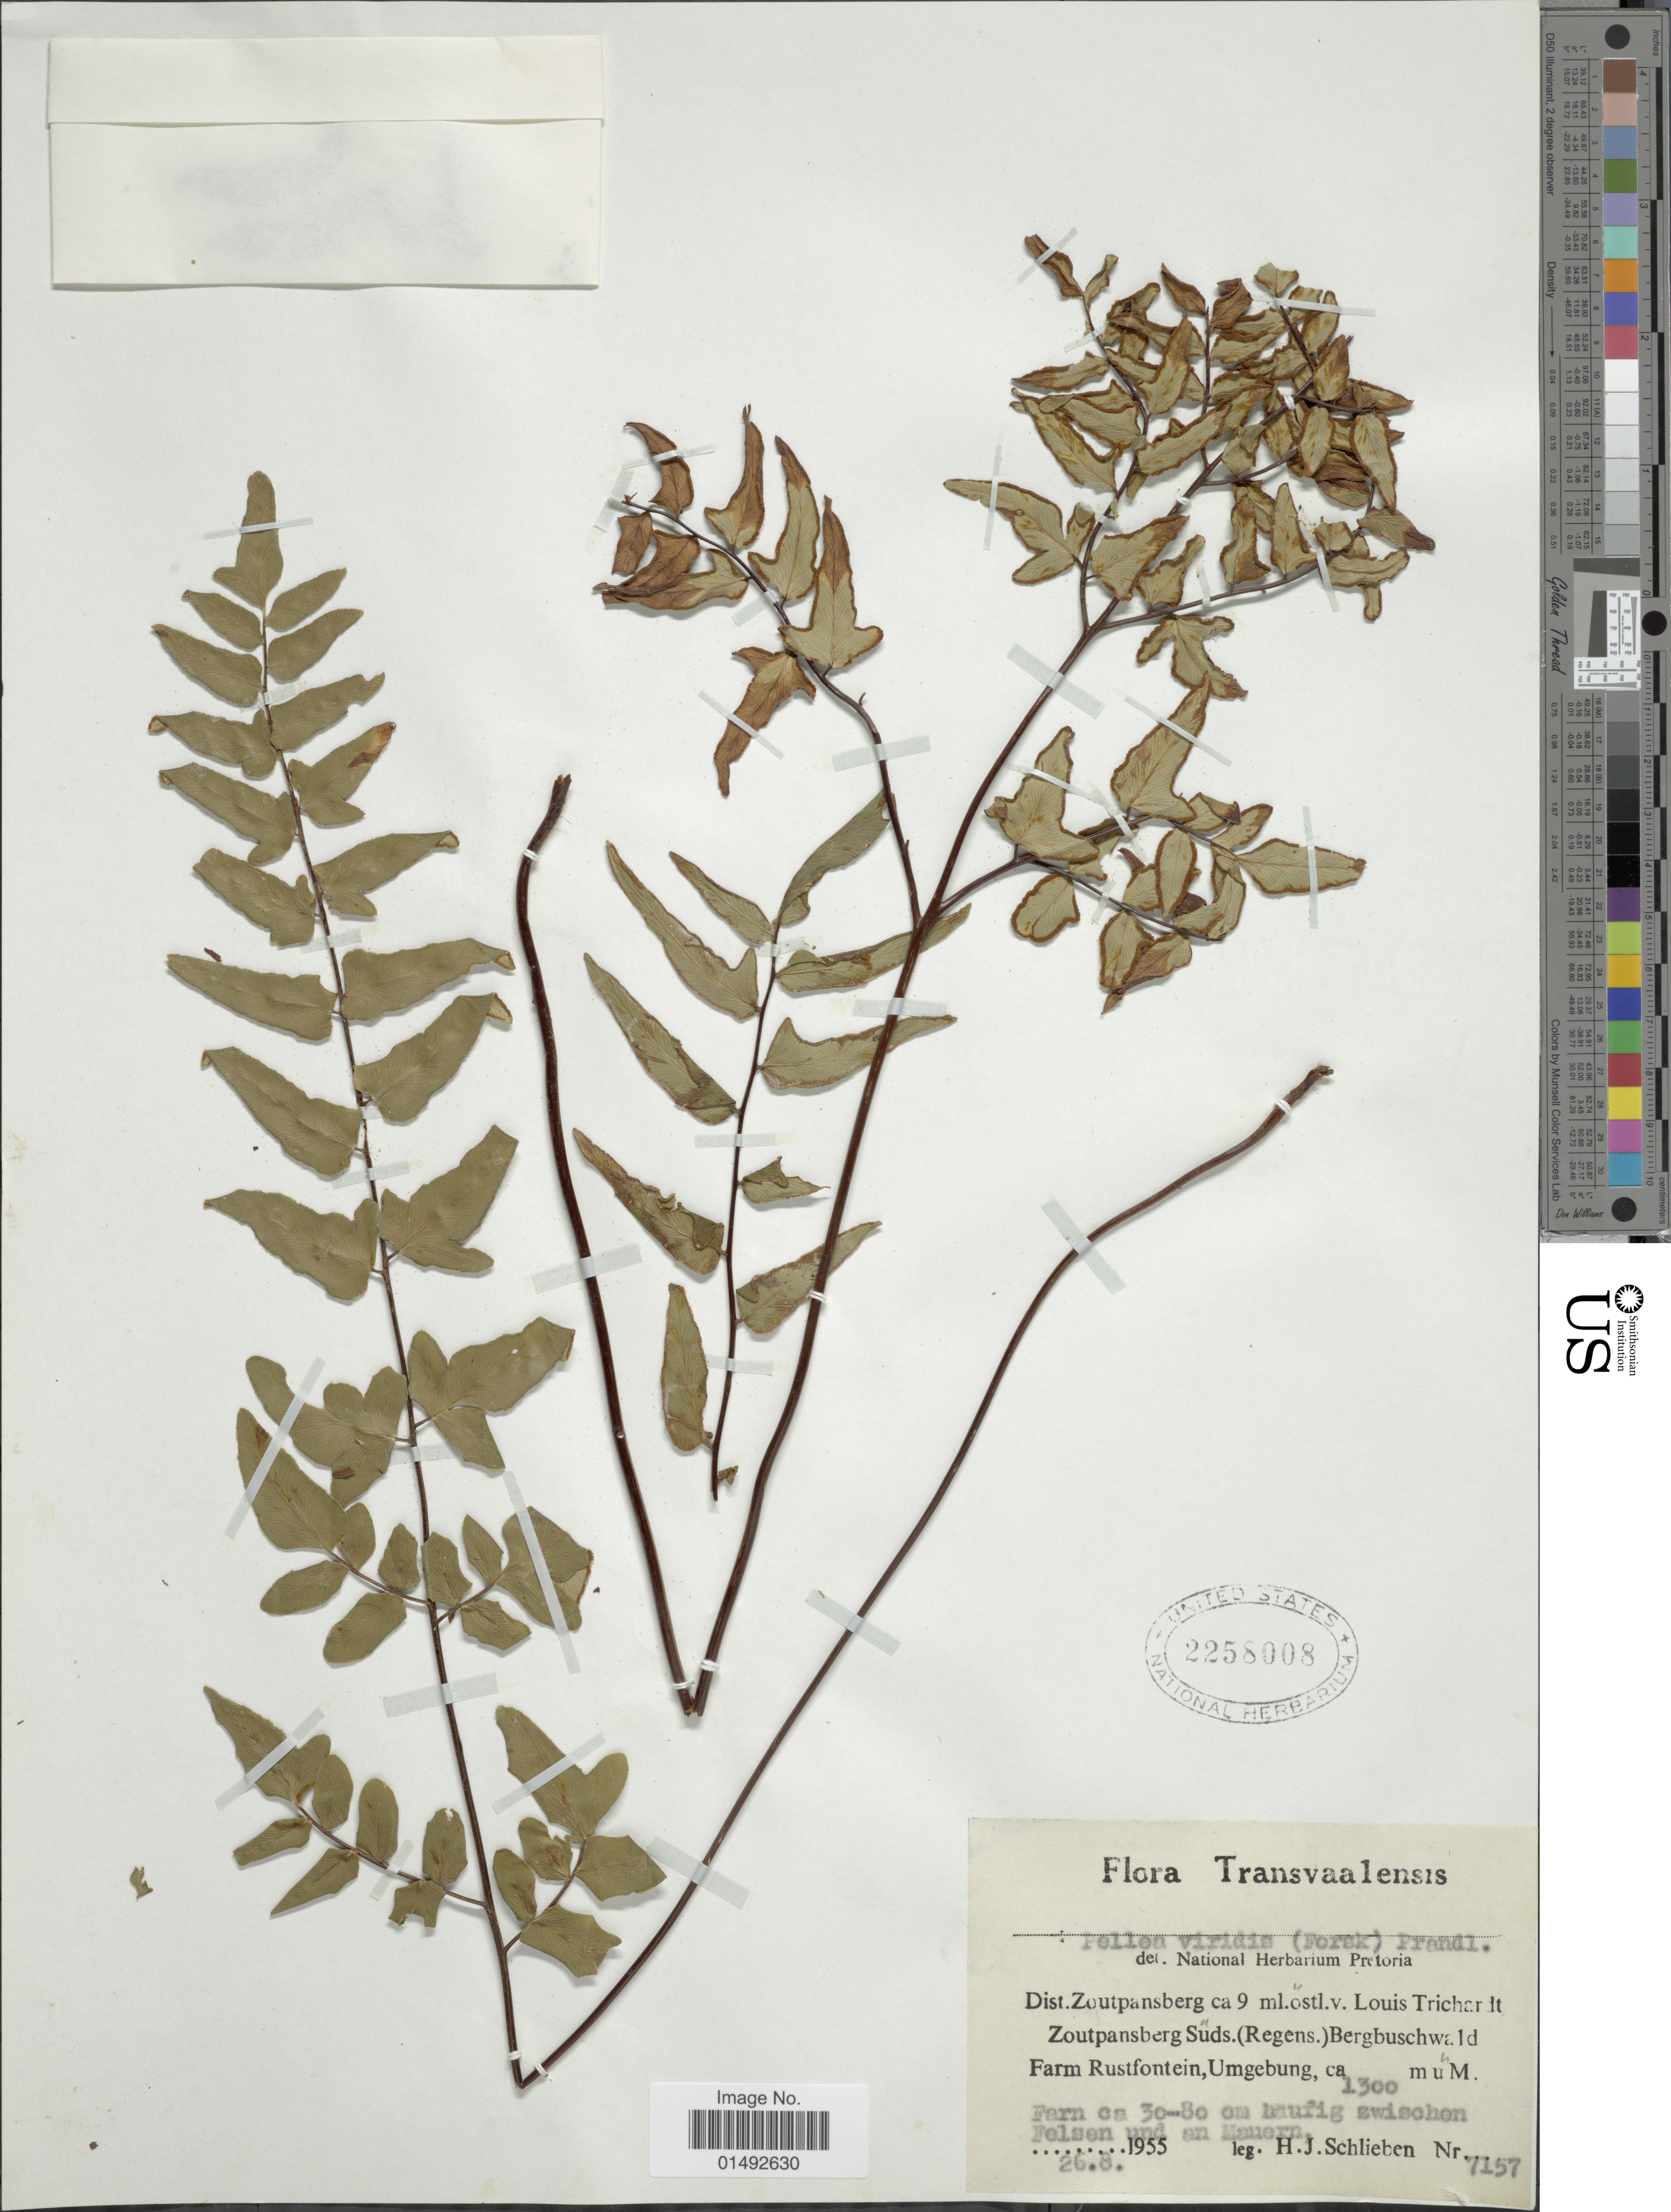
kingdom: Plantae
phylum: Tracheophyta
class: Polypodiopsida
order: Polypodiales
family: Pteridaceae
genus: Pellaea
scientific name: Pellaea viridis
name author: (Forssk.) Prantl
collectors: H. J. Schlieben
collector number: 7157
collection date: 1955-08-26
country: South Africa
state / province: Limpopo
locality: Transvaalensis, Dist. Zoutpansberg ca 9 ml östl v. Louis Trichardt Zoutpansberg Süds (regens) Bergbuschwald Farm Rustfontein, Umgebung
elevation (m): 1300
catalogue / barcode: US 2258008